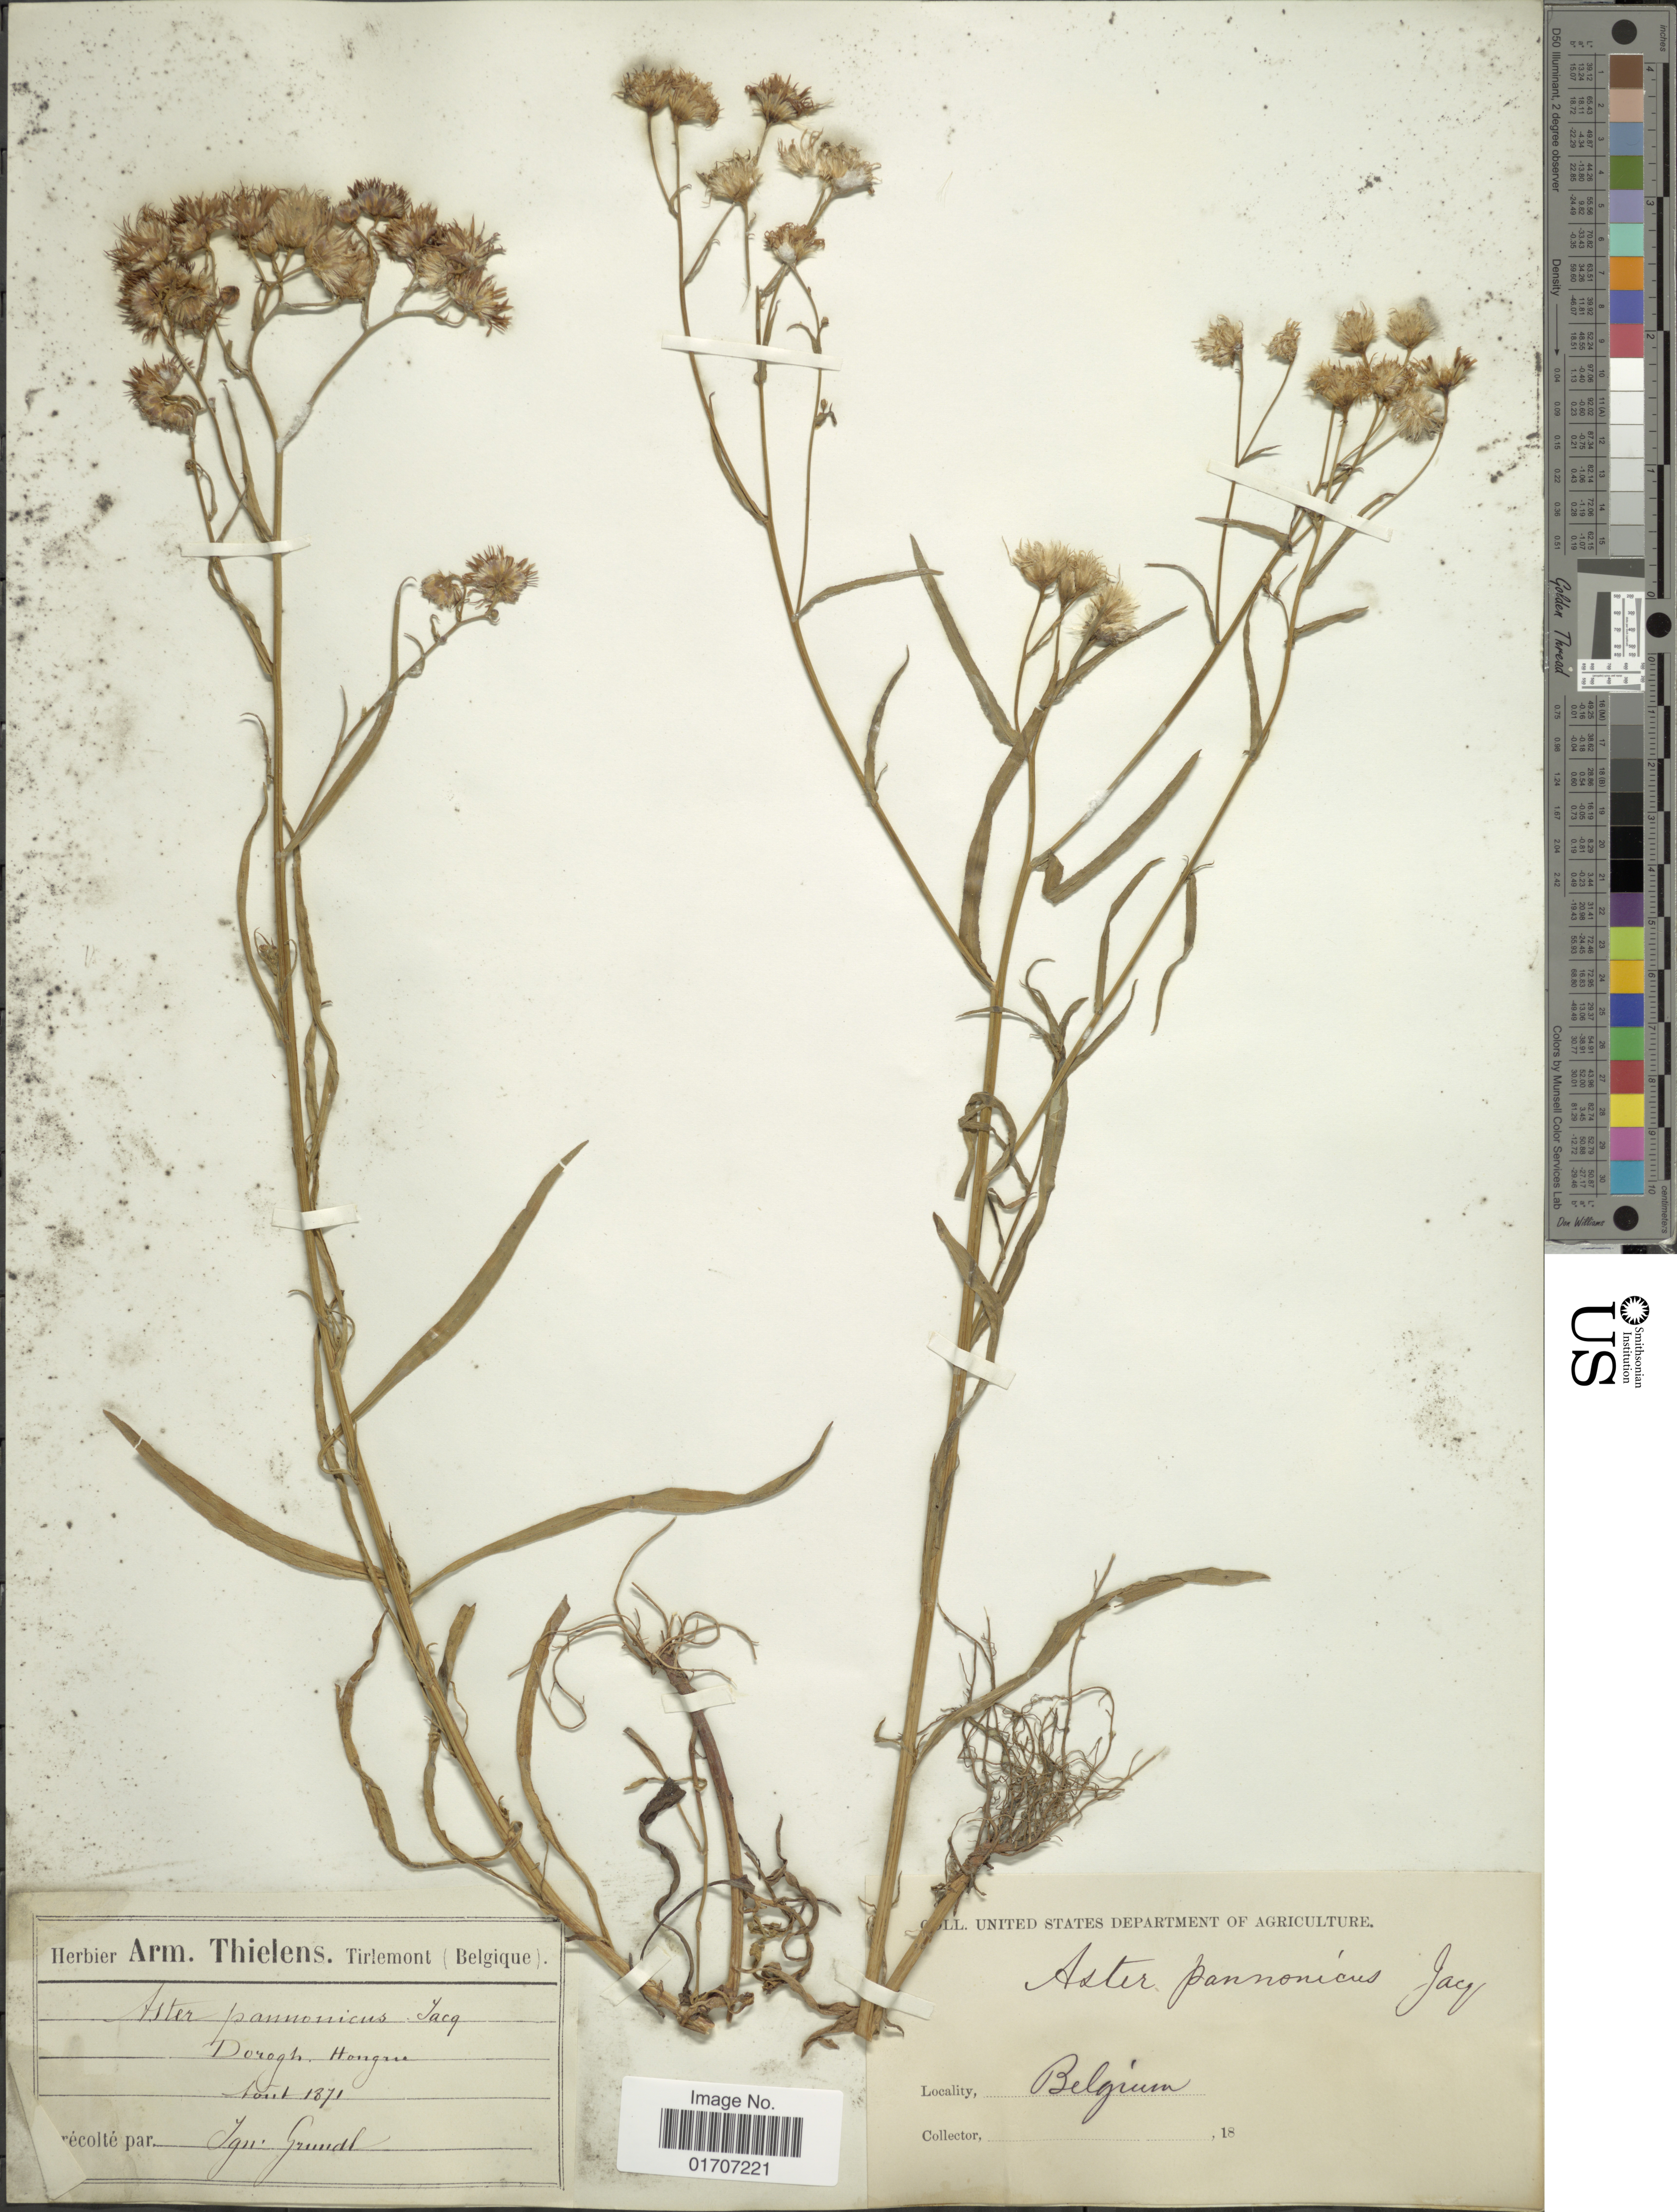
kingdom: Plantae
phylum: Tracheophyta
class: Magnoliopsida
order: Asterales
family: Asteraceae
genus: Tripolium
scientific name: Tripolium pannonicum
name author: (Jacq.) Dobrocz.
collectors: I. Grundl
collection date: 1871-08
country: Belgium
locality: Dorogh, Hongru [interpreted]